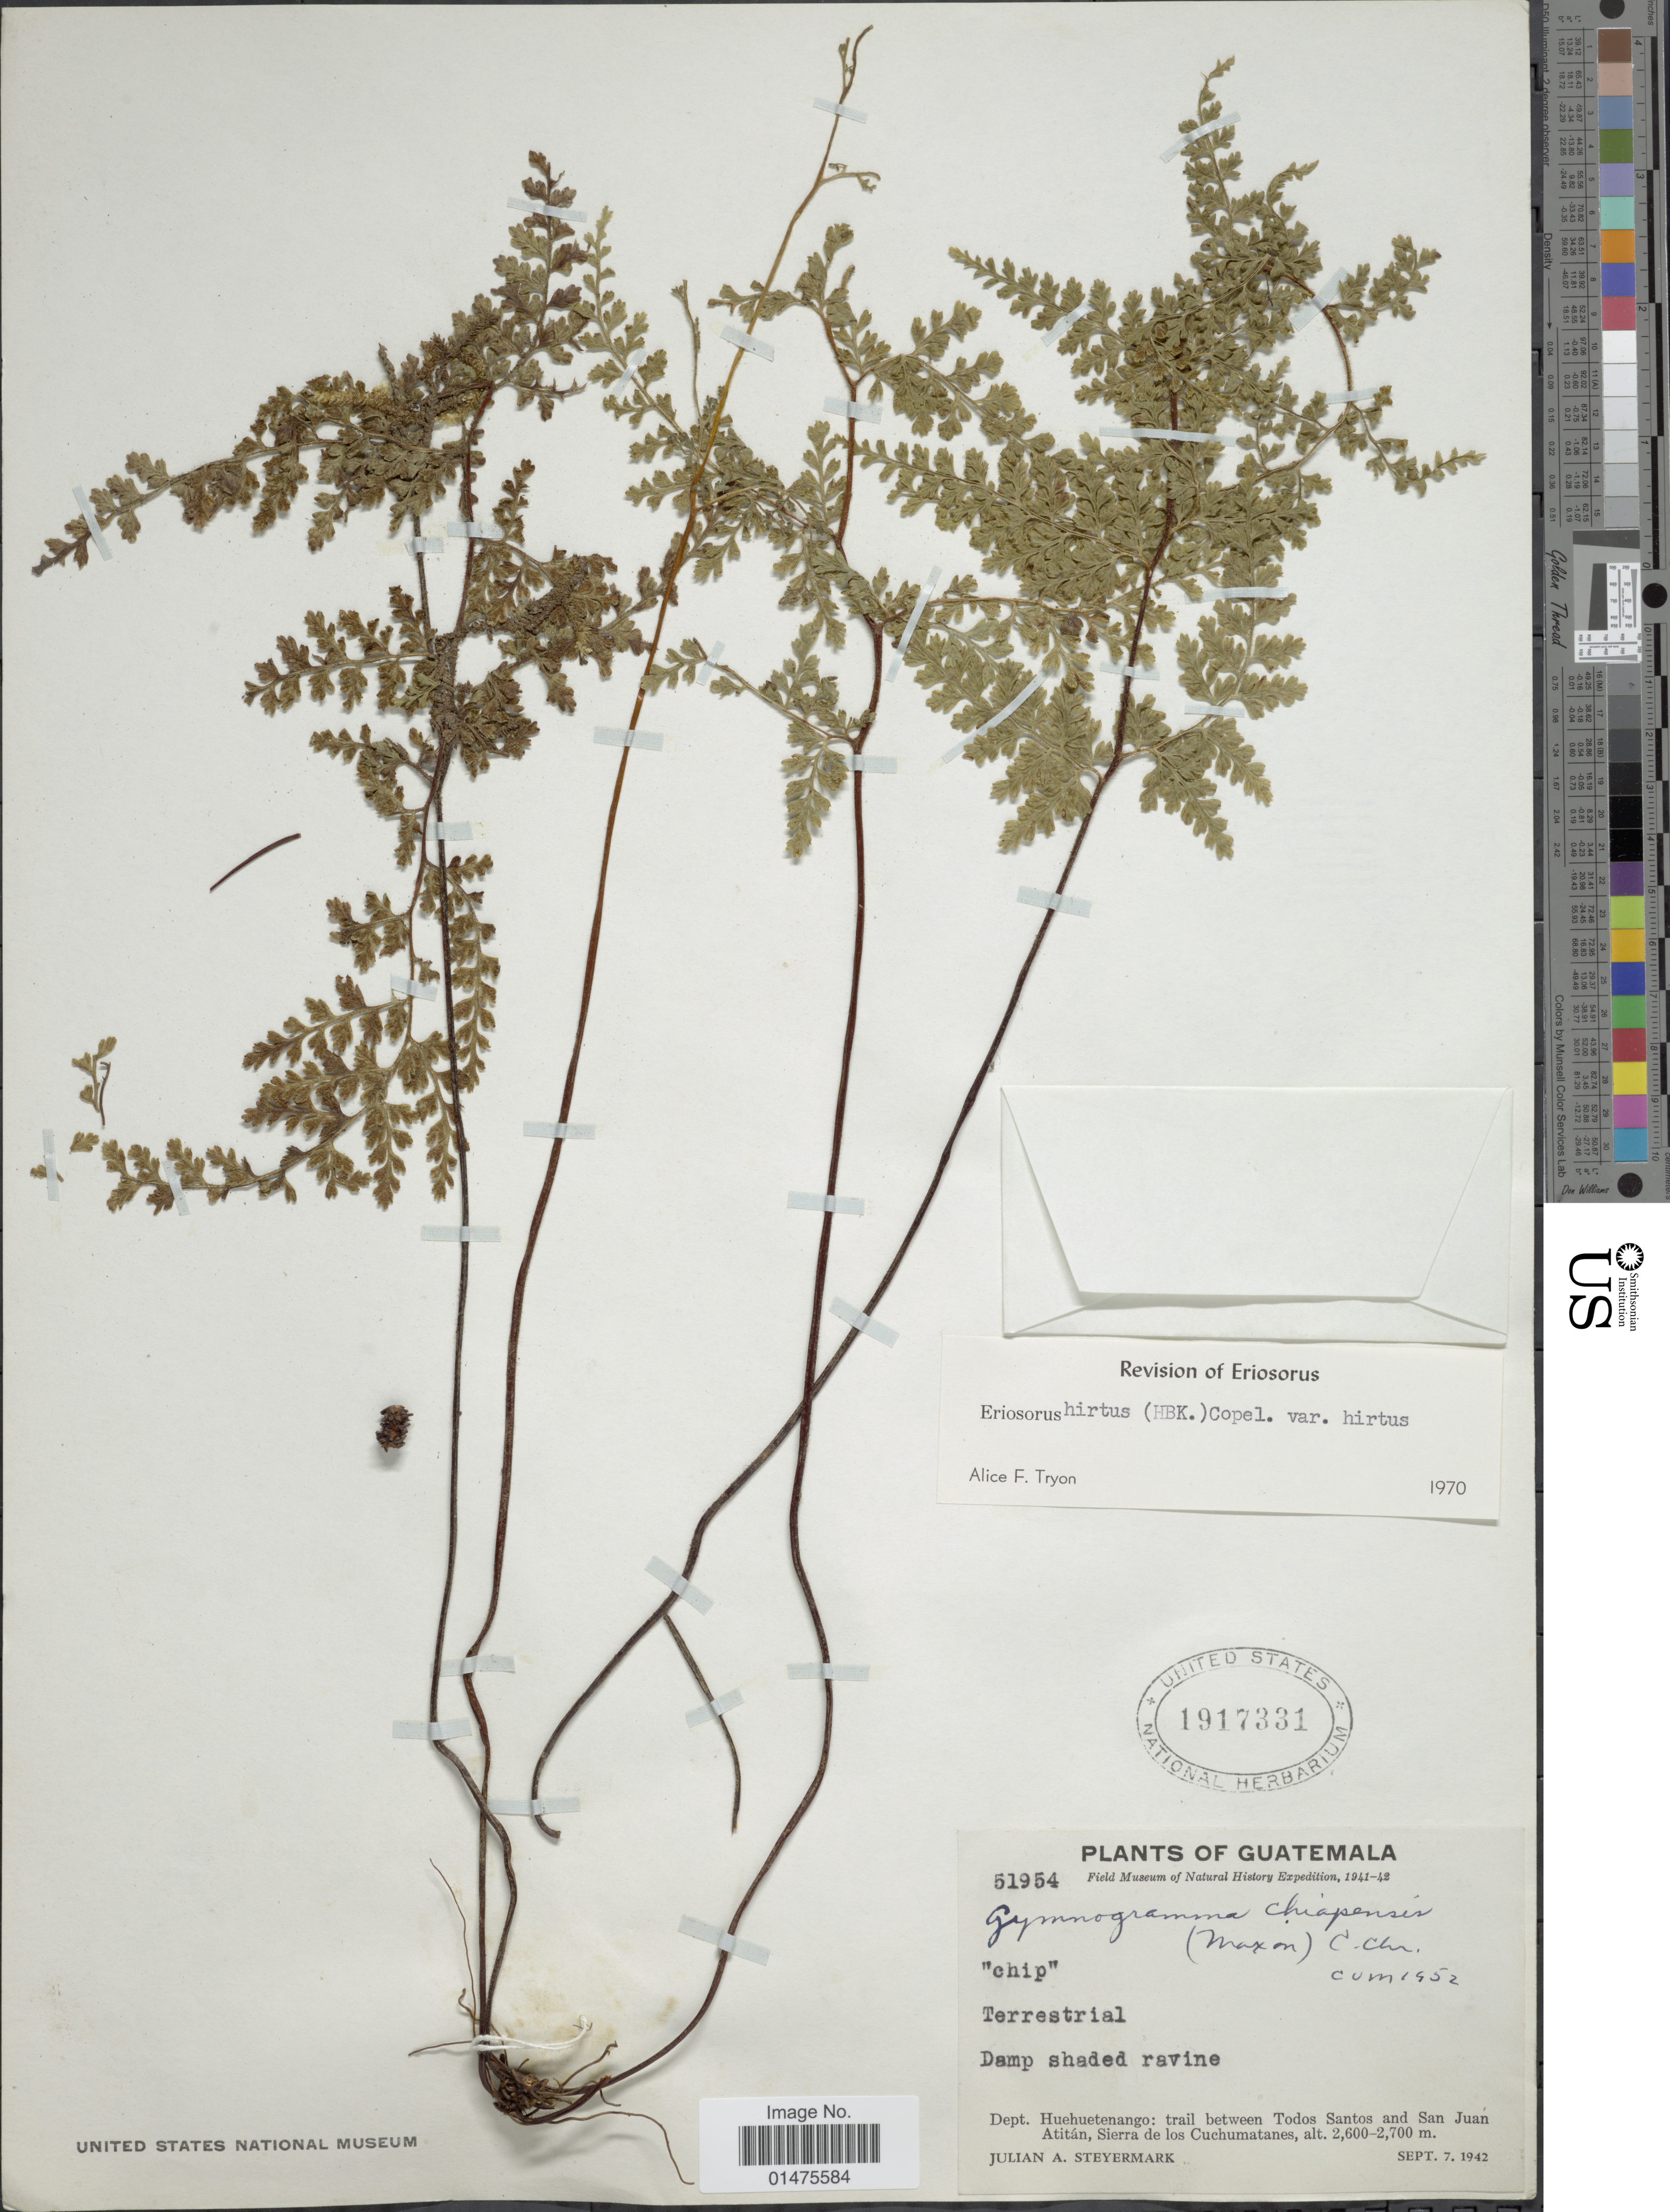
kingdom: Plantae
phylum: Tracheophyta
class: Polypodiopsida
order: Polypodiales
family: Pteridaceae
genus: Jamesonia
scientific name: Jamesonia hirta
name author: (Kunth) Christenh.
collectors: J. Steyermark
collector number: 51954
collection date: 1942-09-07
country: Guatemala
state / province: Huehuetenango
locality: Dept. Huehuetenango: trail between Todos Santos and San Juan Atitlán,Sierra de los Cuchumatanes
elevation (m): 2600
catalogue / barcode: US 1917331